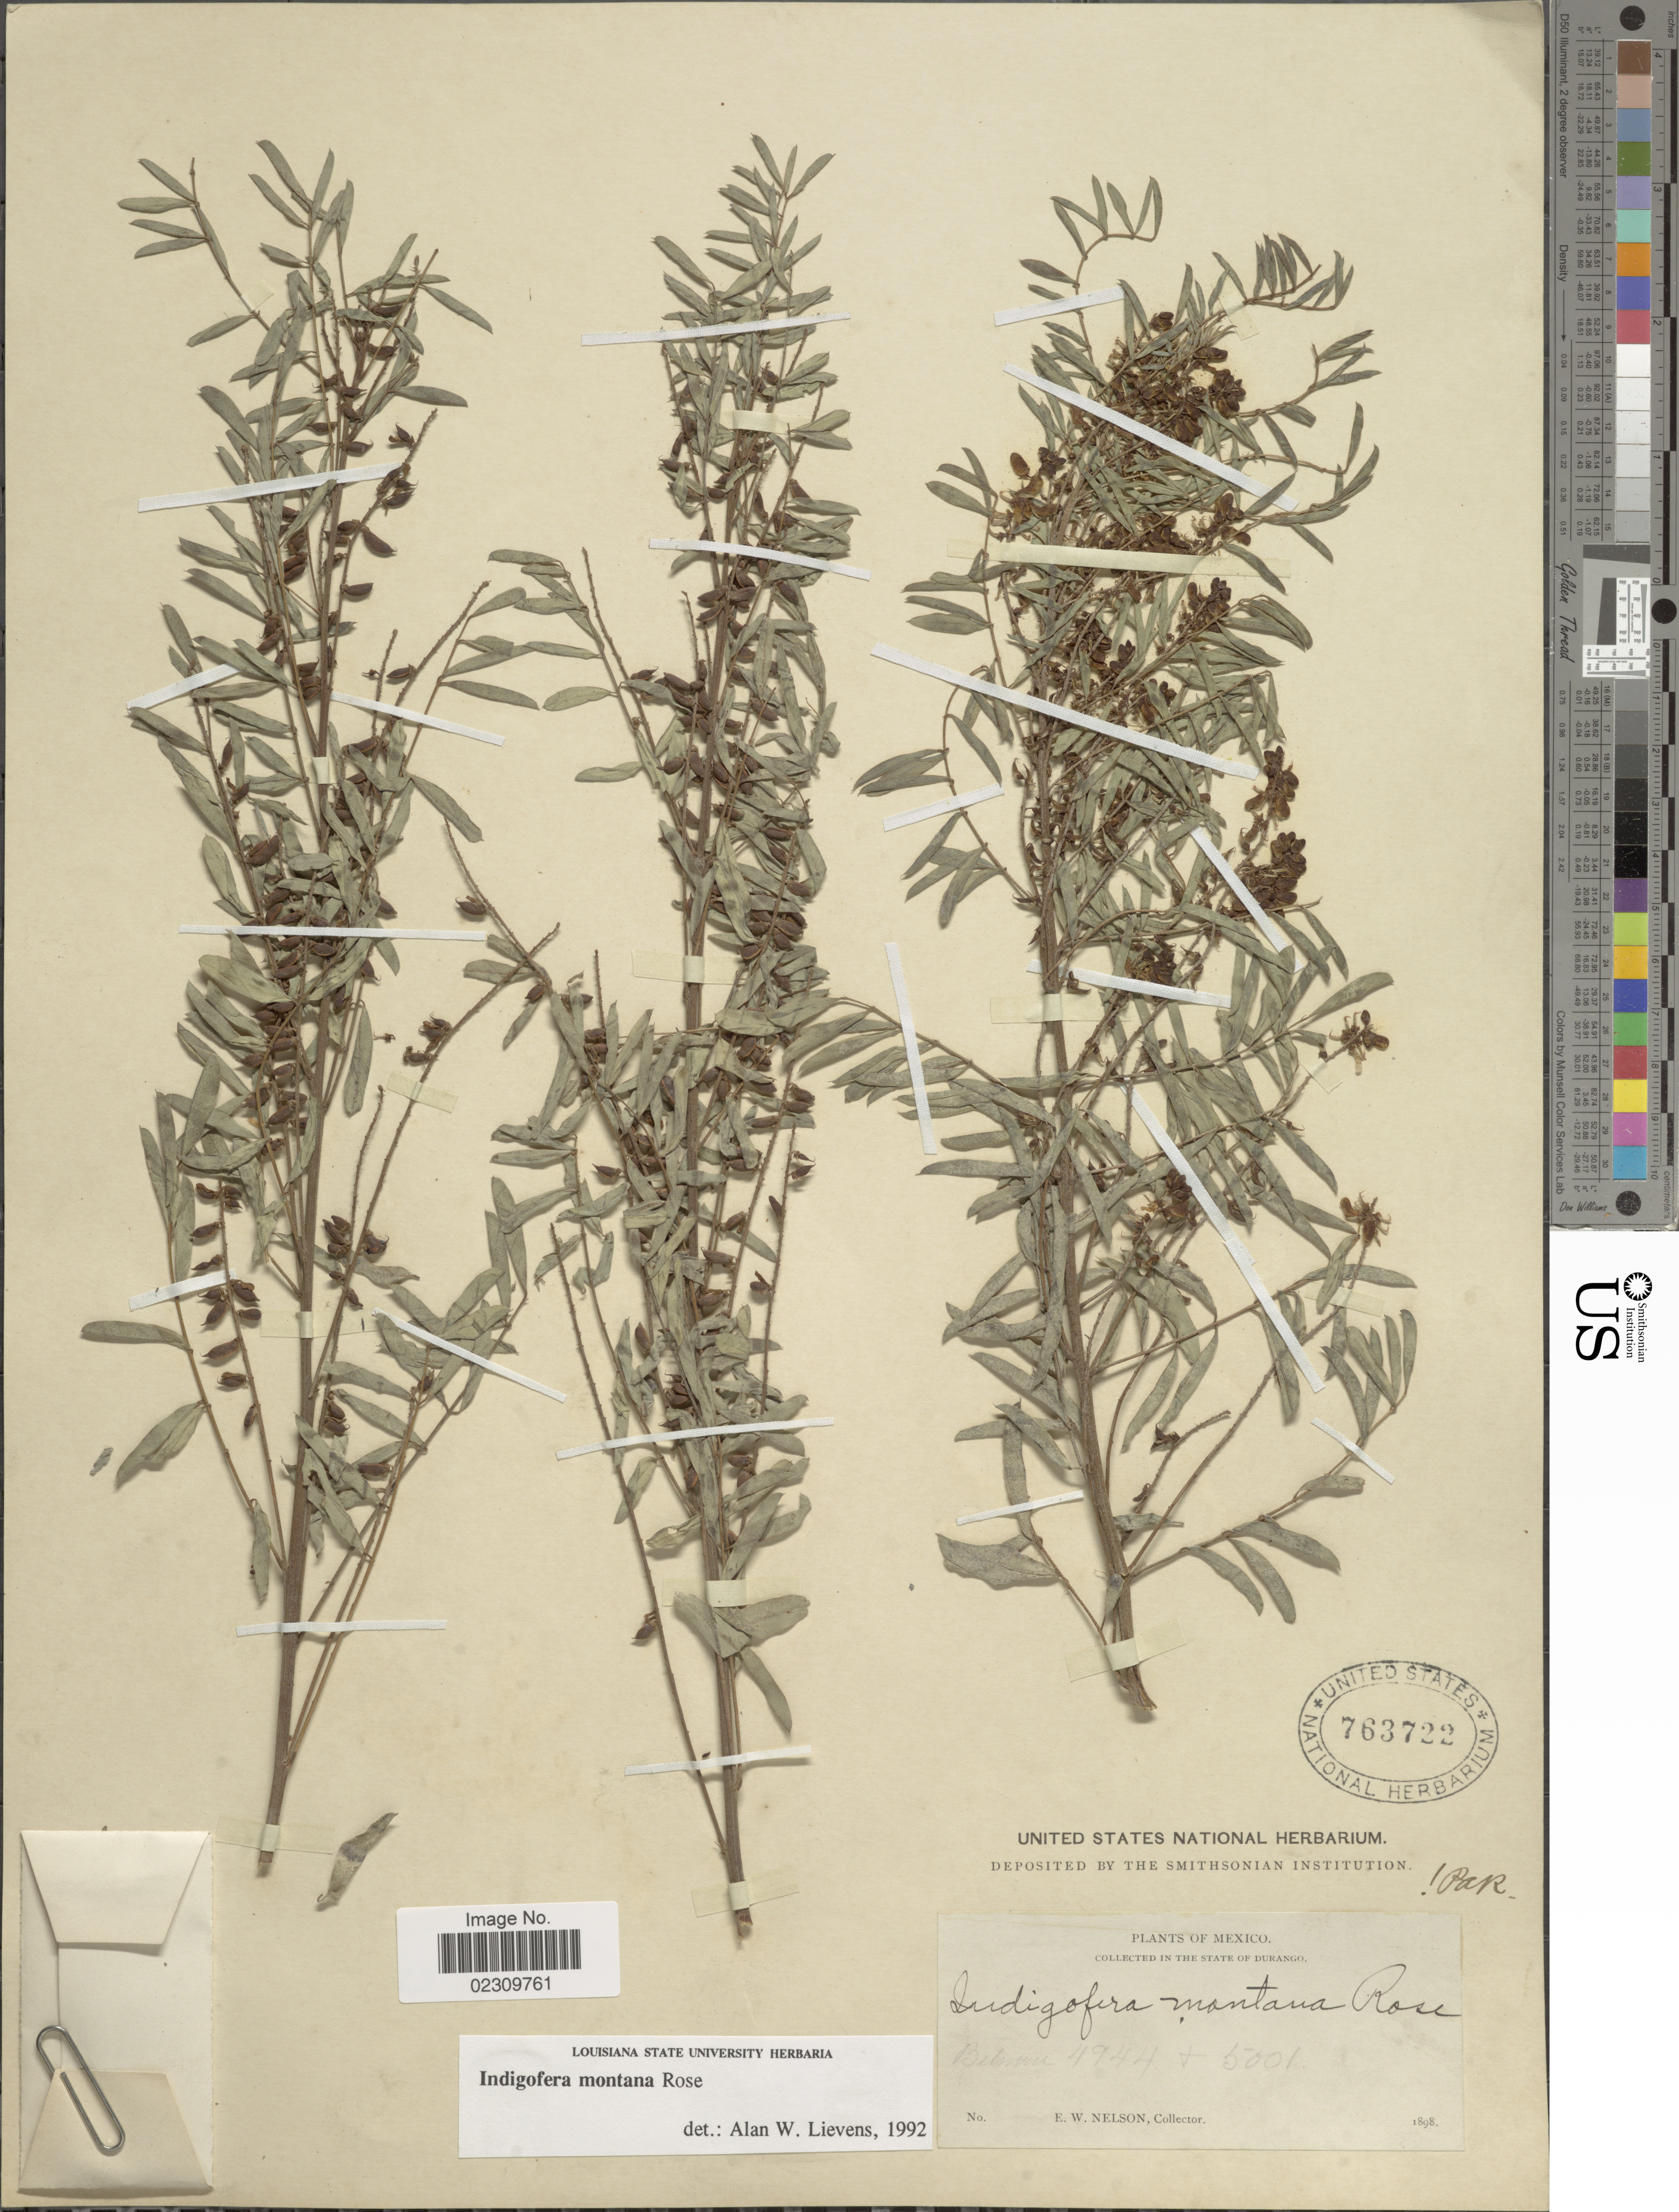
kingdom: Plantae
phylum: Tracheophyta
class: Magnoliopsida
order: Fabales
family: Fabaceae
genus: Indigofera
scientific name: Indigofera montana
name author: Rose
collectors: E. W. Nelson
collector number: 1944/5001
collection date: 1898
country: Mexico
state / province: Durango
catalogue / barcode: US 763722